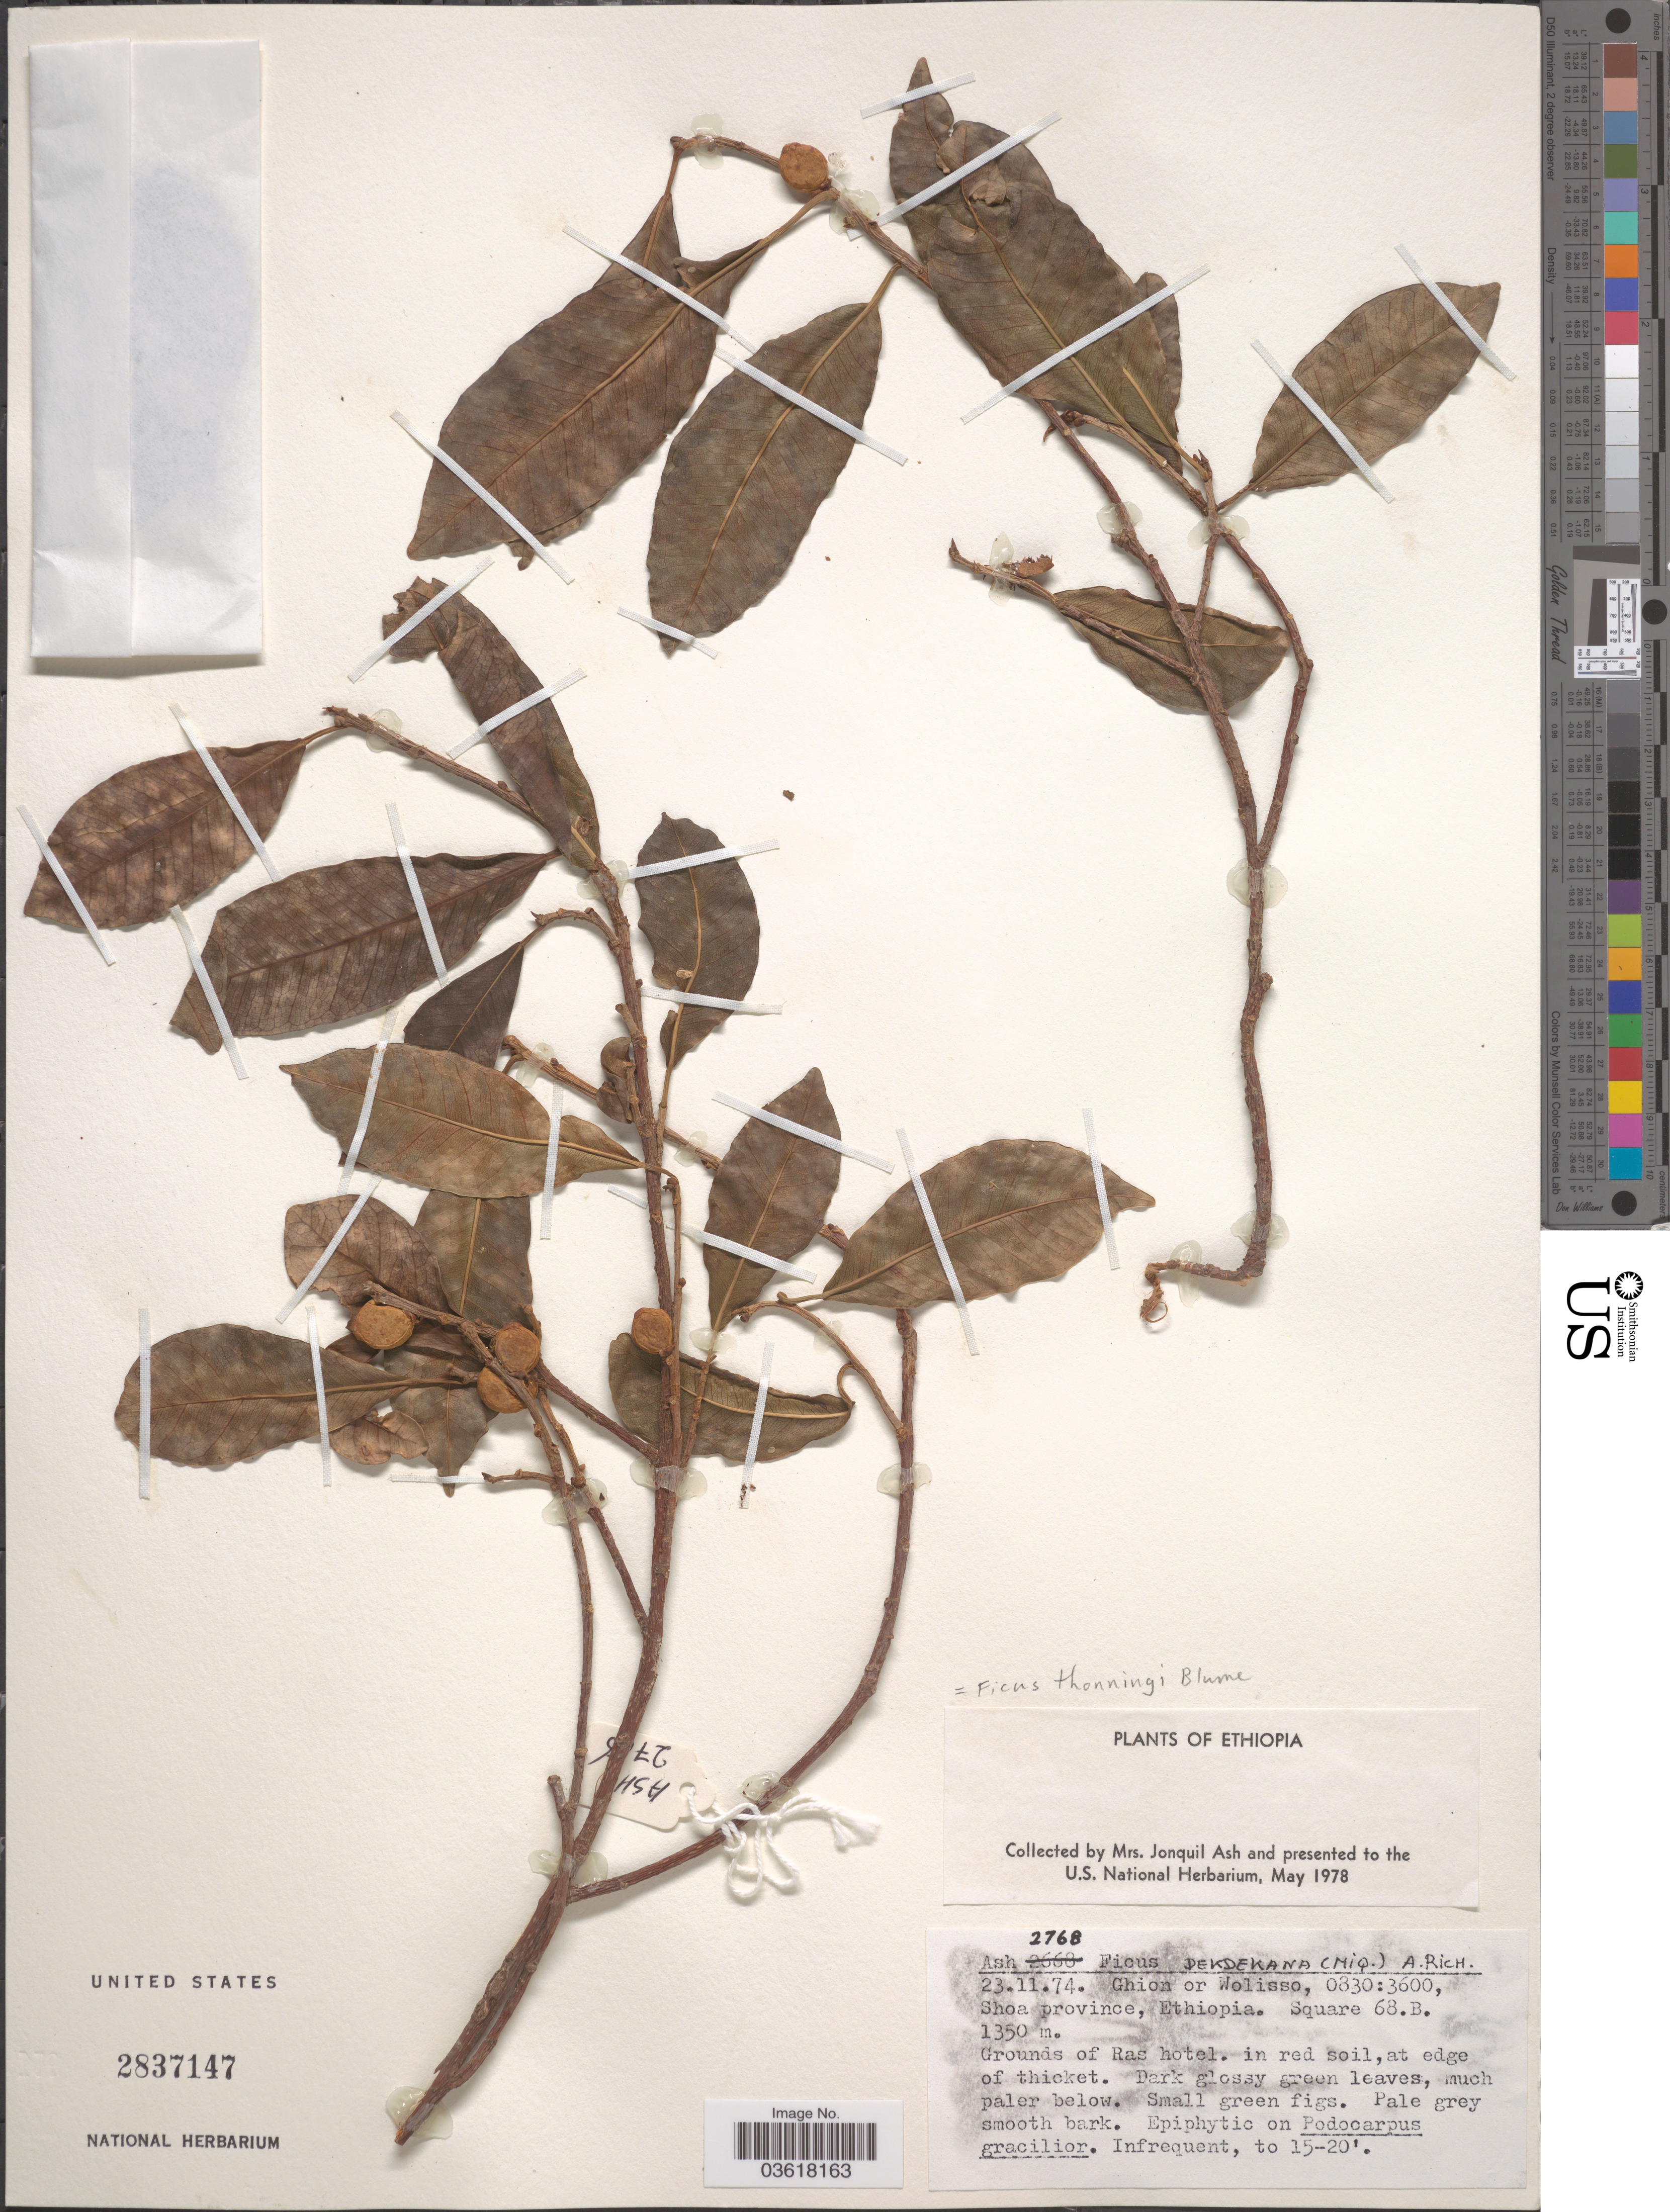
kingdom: Plantae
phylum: Tracheophyta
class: Magnoliopsida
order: Rosales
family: Moraceae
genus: Ficus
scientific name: Ficus thonningii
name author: Blume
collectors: J. Ash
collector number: Ash 2768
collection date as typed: Transcribed d/m/y: 23/11/74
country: Ethiopia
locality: Ghion or Wolisso, 0830:3600, Shoa province. Square 68. B.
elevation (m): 1350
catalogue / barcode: US 2837147